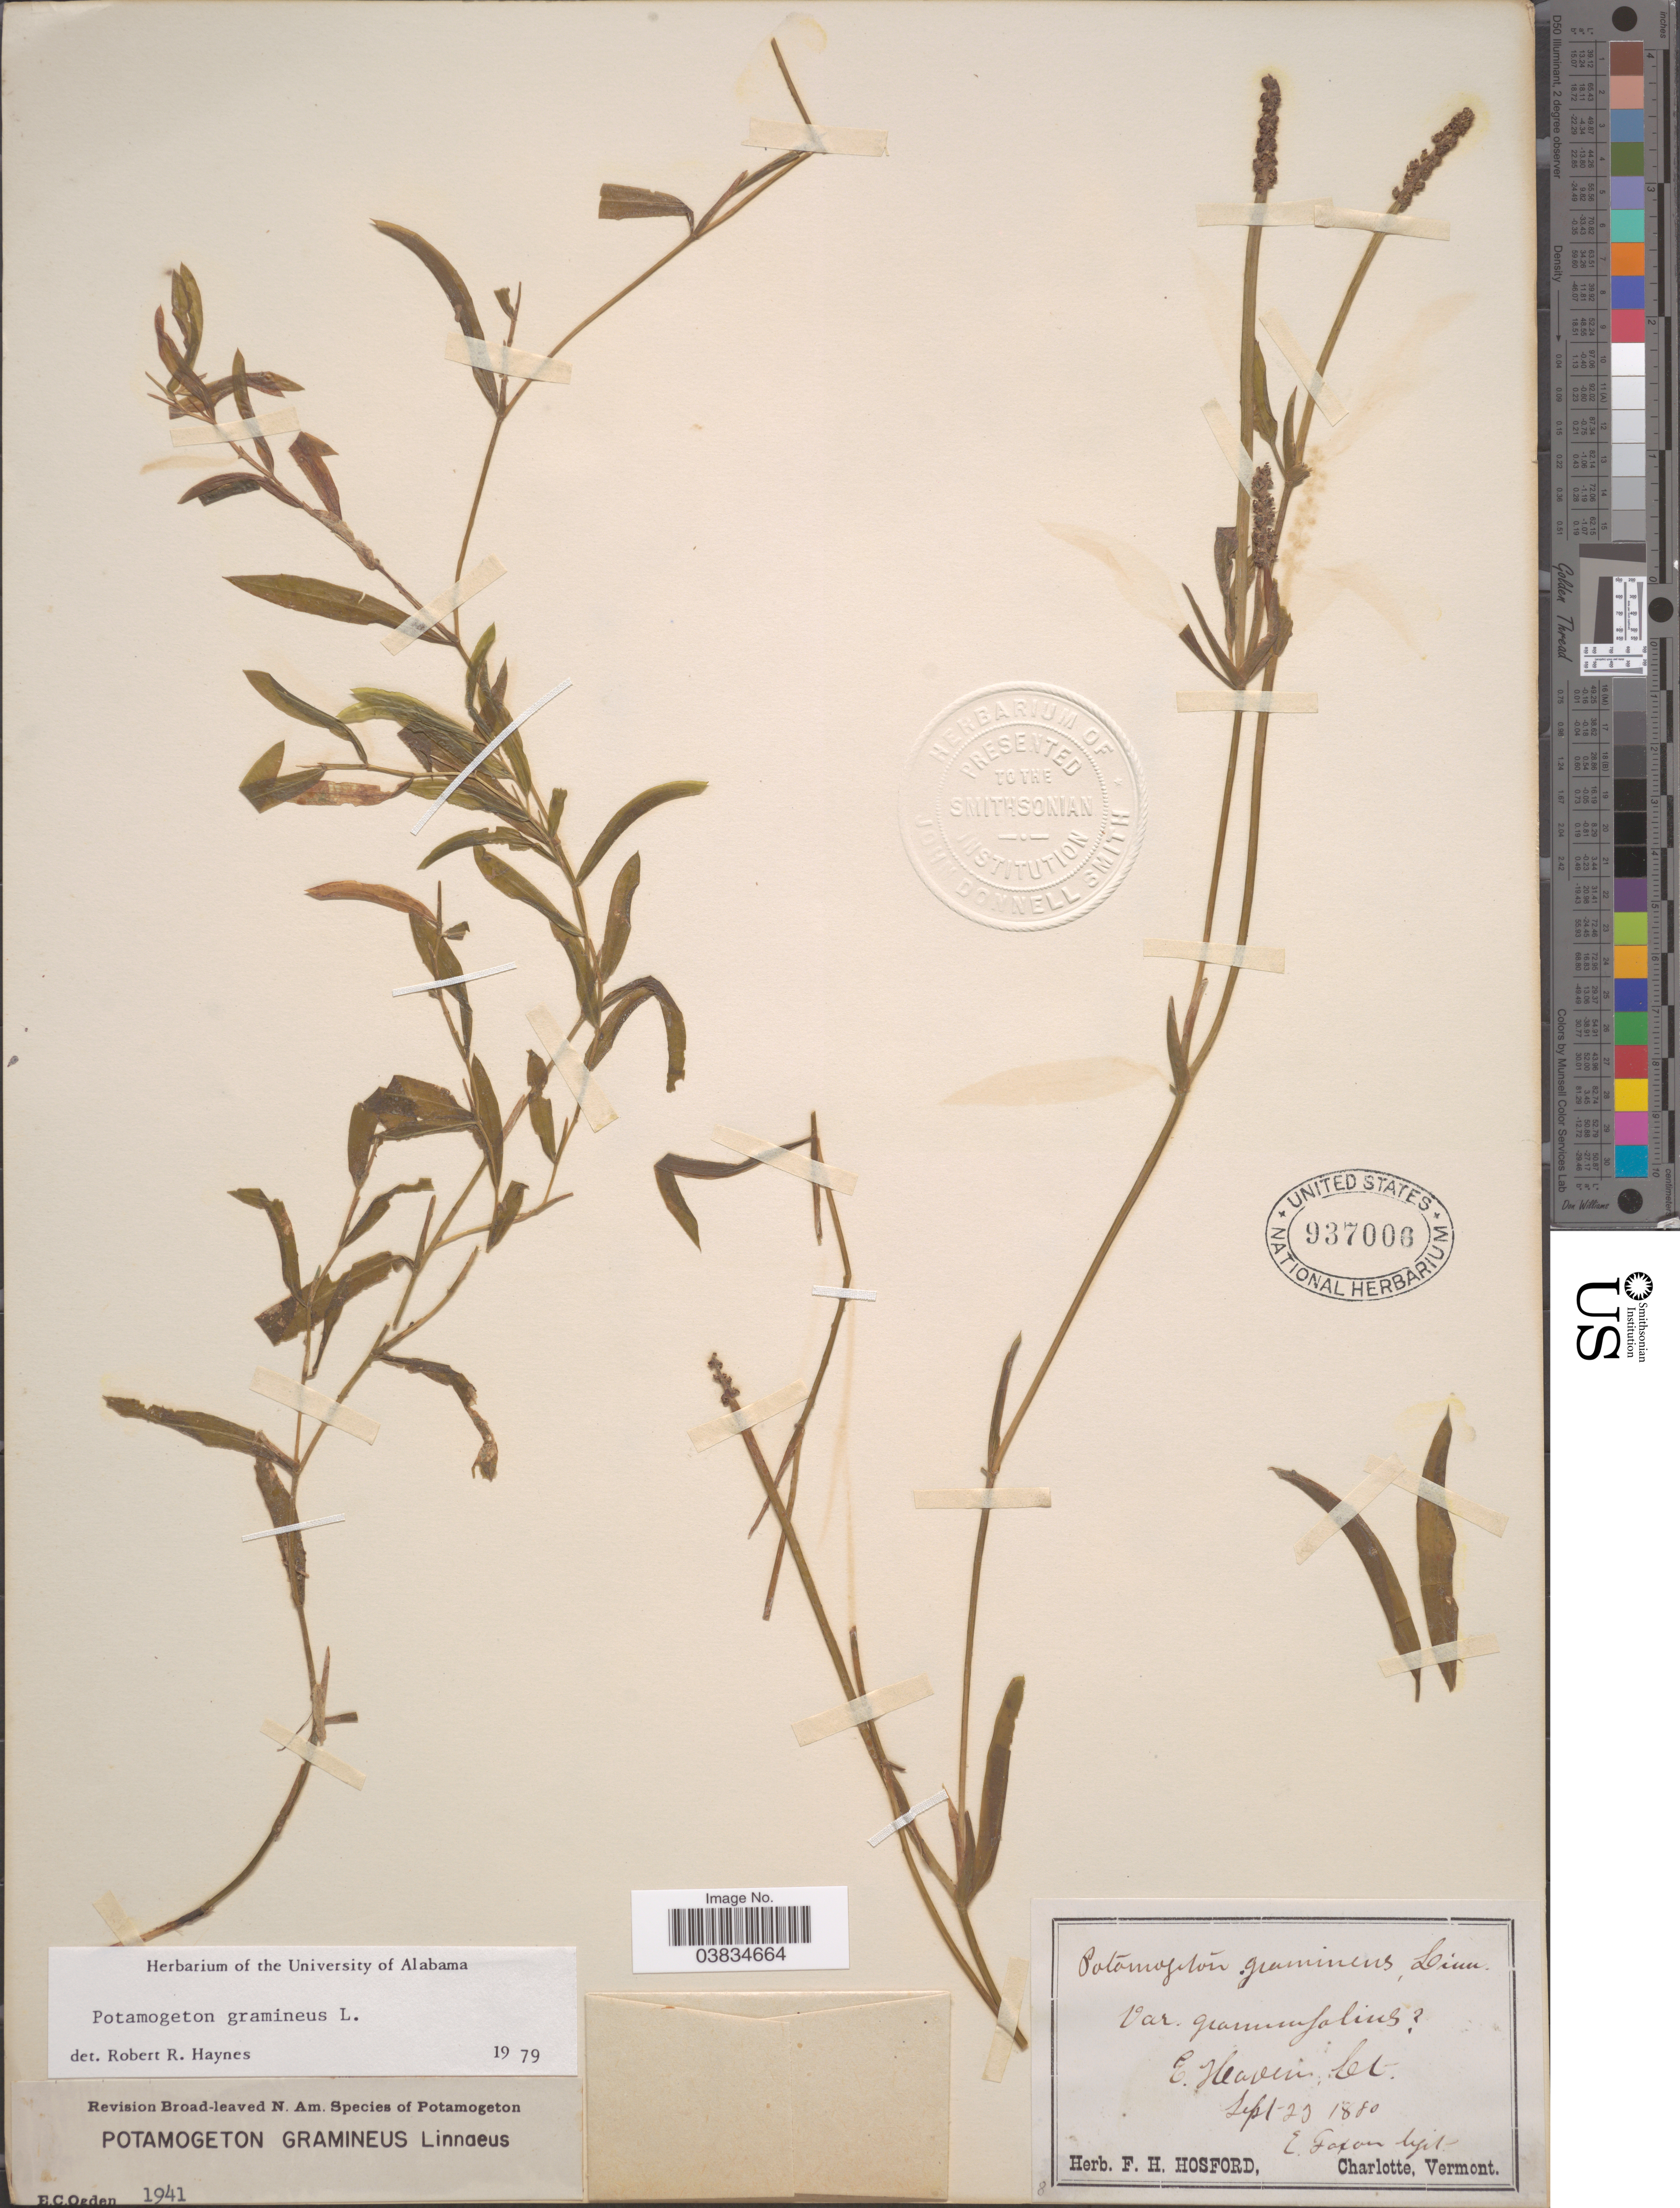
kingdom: Plantae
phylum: Tracheophyta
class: Liliopsida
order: Alismatales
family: Potamogetonaceae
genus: Potamogeton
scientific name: Potamogeton gramineus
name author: L.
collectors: E. Faxon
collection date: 1880-09-23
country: United States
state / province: Connecticut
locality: E. Heaven.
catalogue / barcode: US 937006